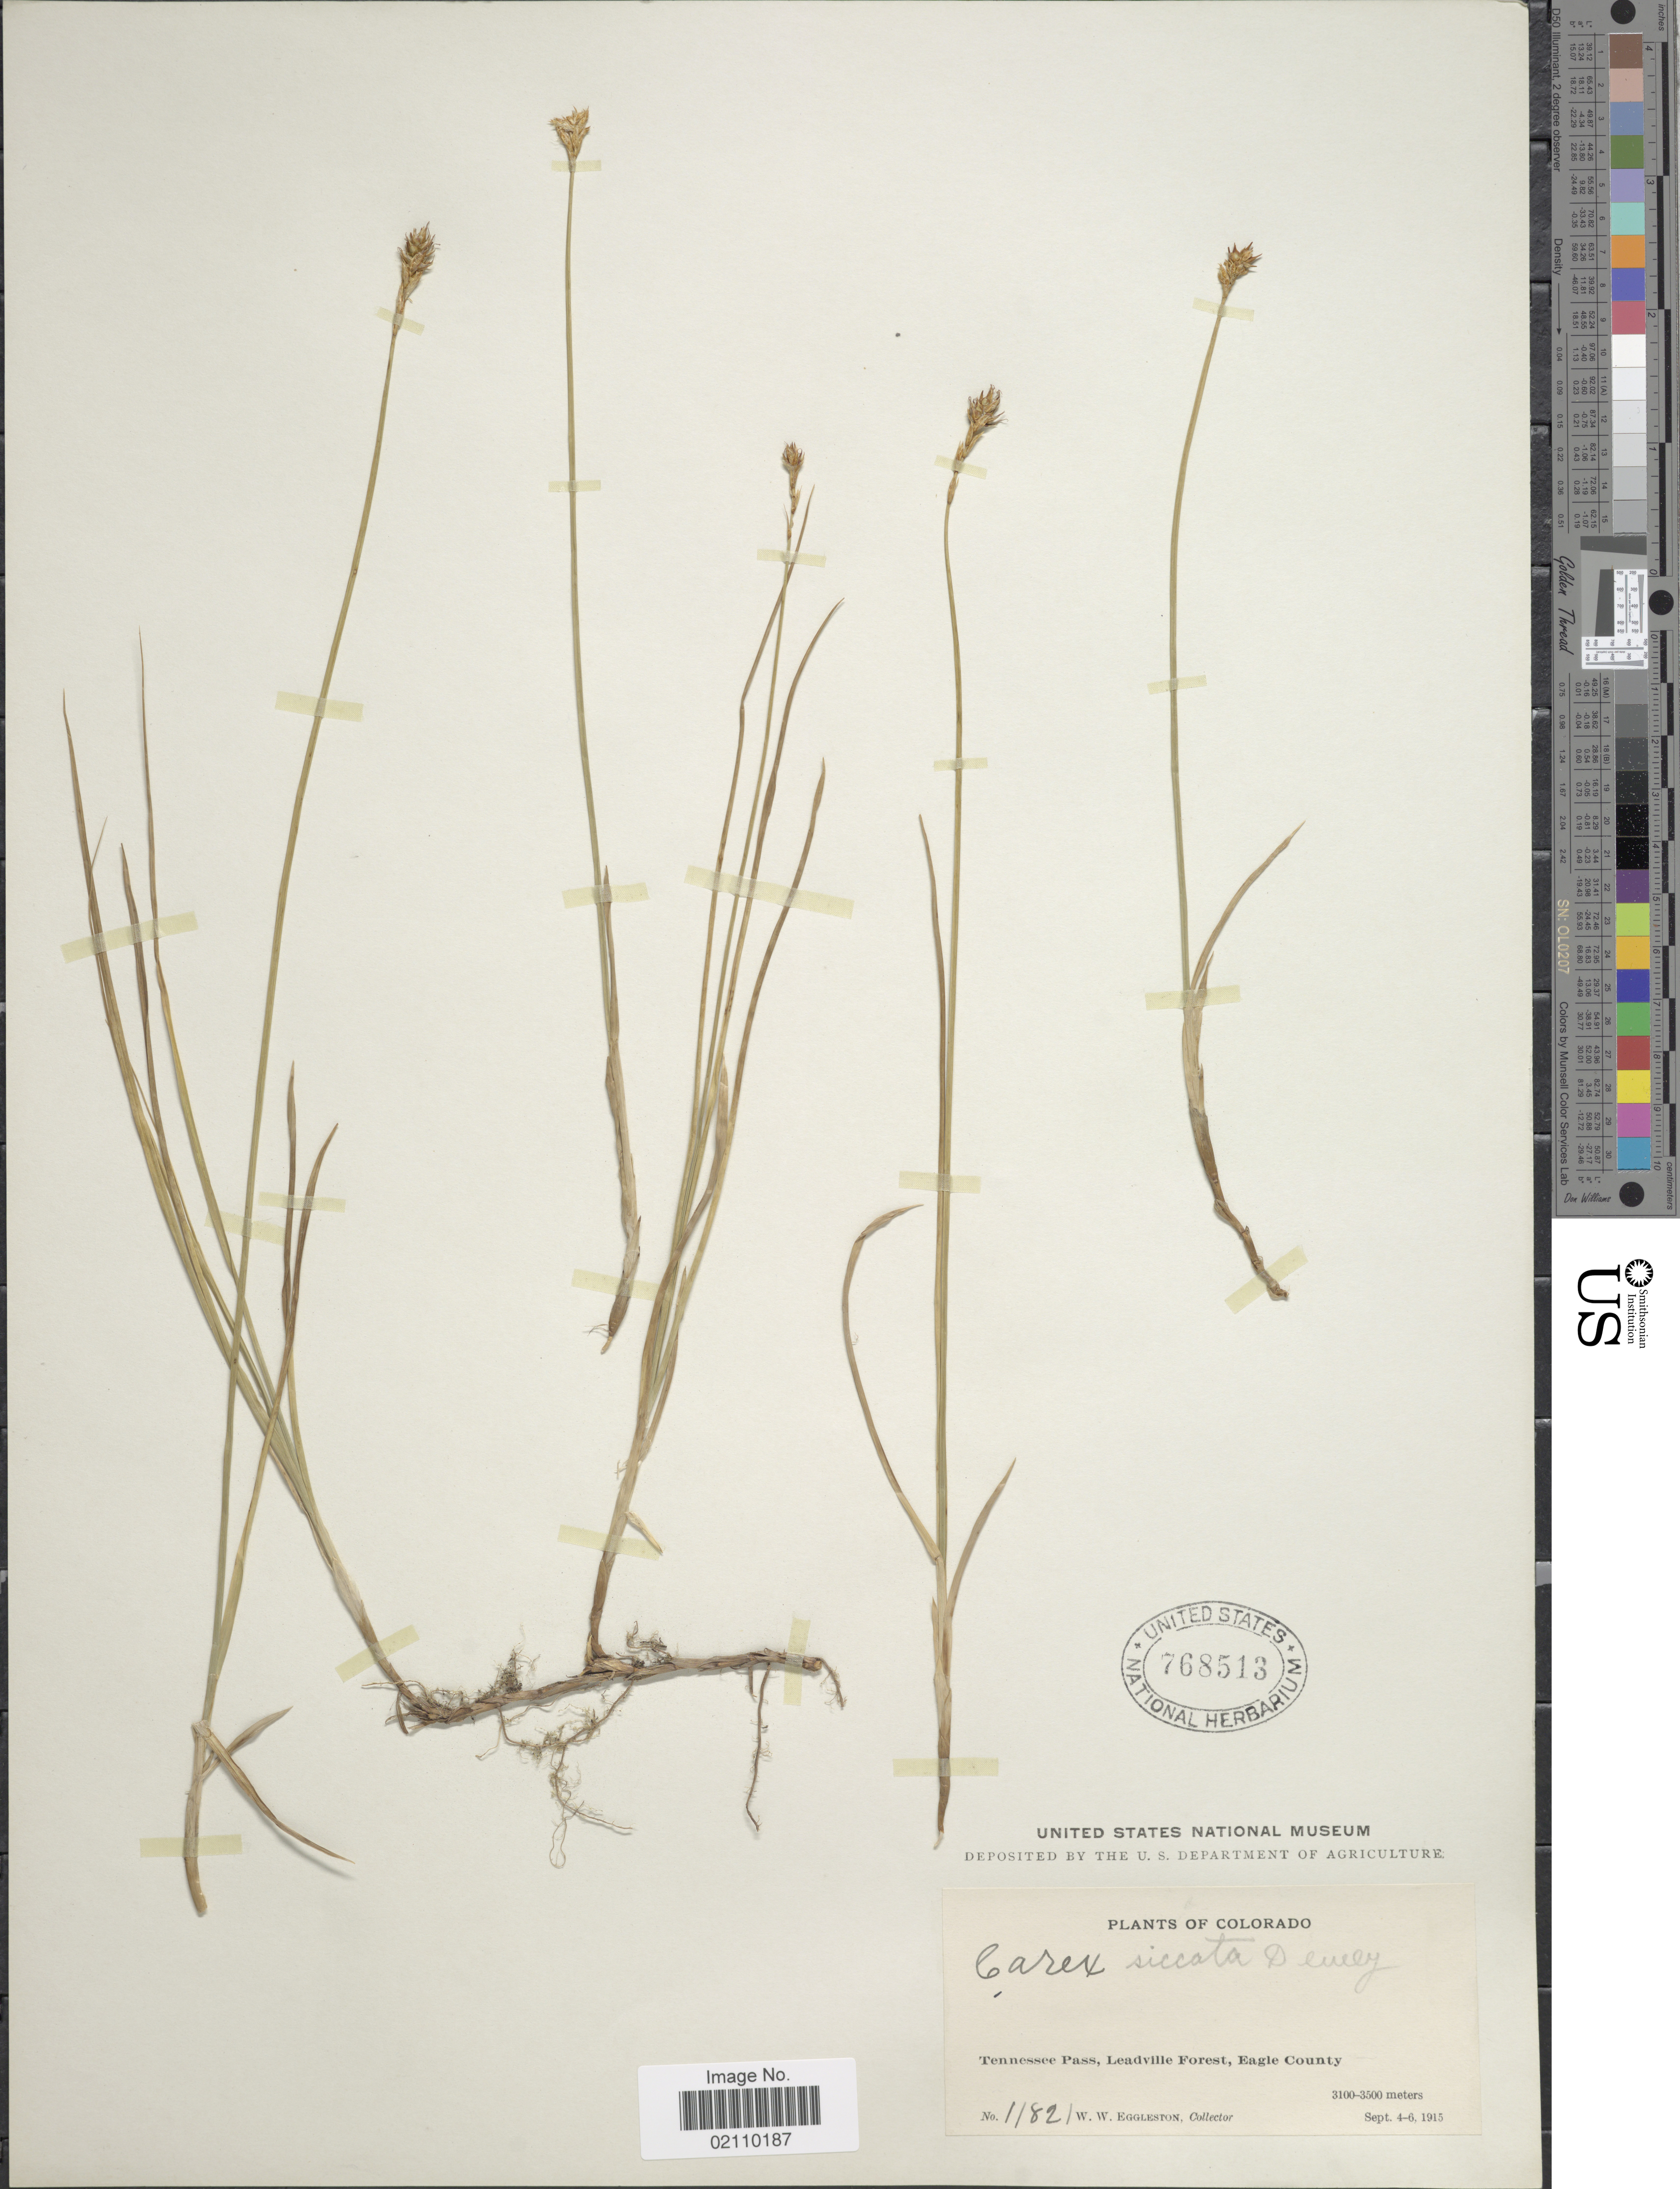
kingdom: Plantae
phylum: Tracheophyta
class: Liliopsida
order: Poales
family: Cyperaceae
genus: Carex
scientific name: Carex siccata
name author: Dewey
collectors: W. W. Eggleston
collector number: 11821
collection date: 1915-09-04/1915-09-06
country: United States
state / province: Colorado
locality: Tennessee Pass, Leasville Forest, Eagle County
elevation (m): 3100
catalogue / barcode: US 768513